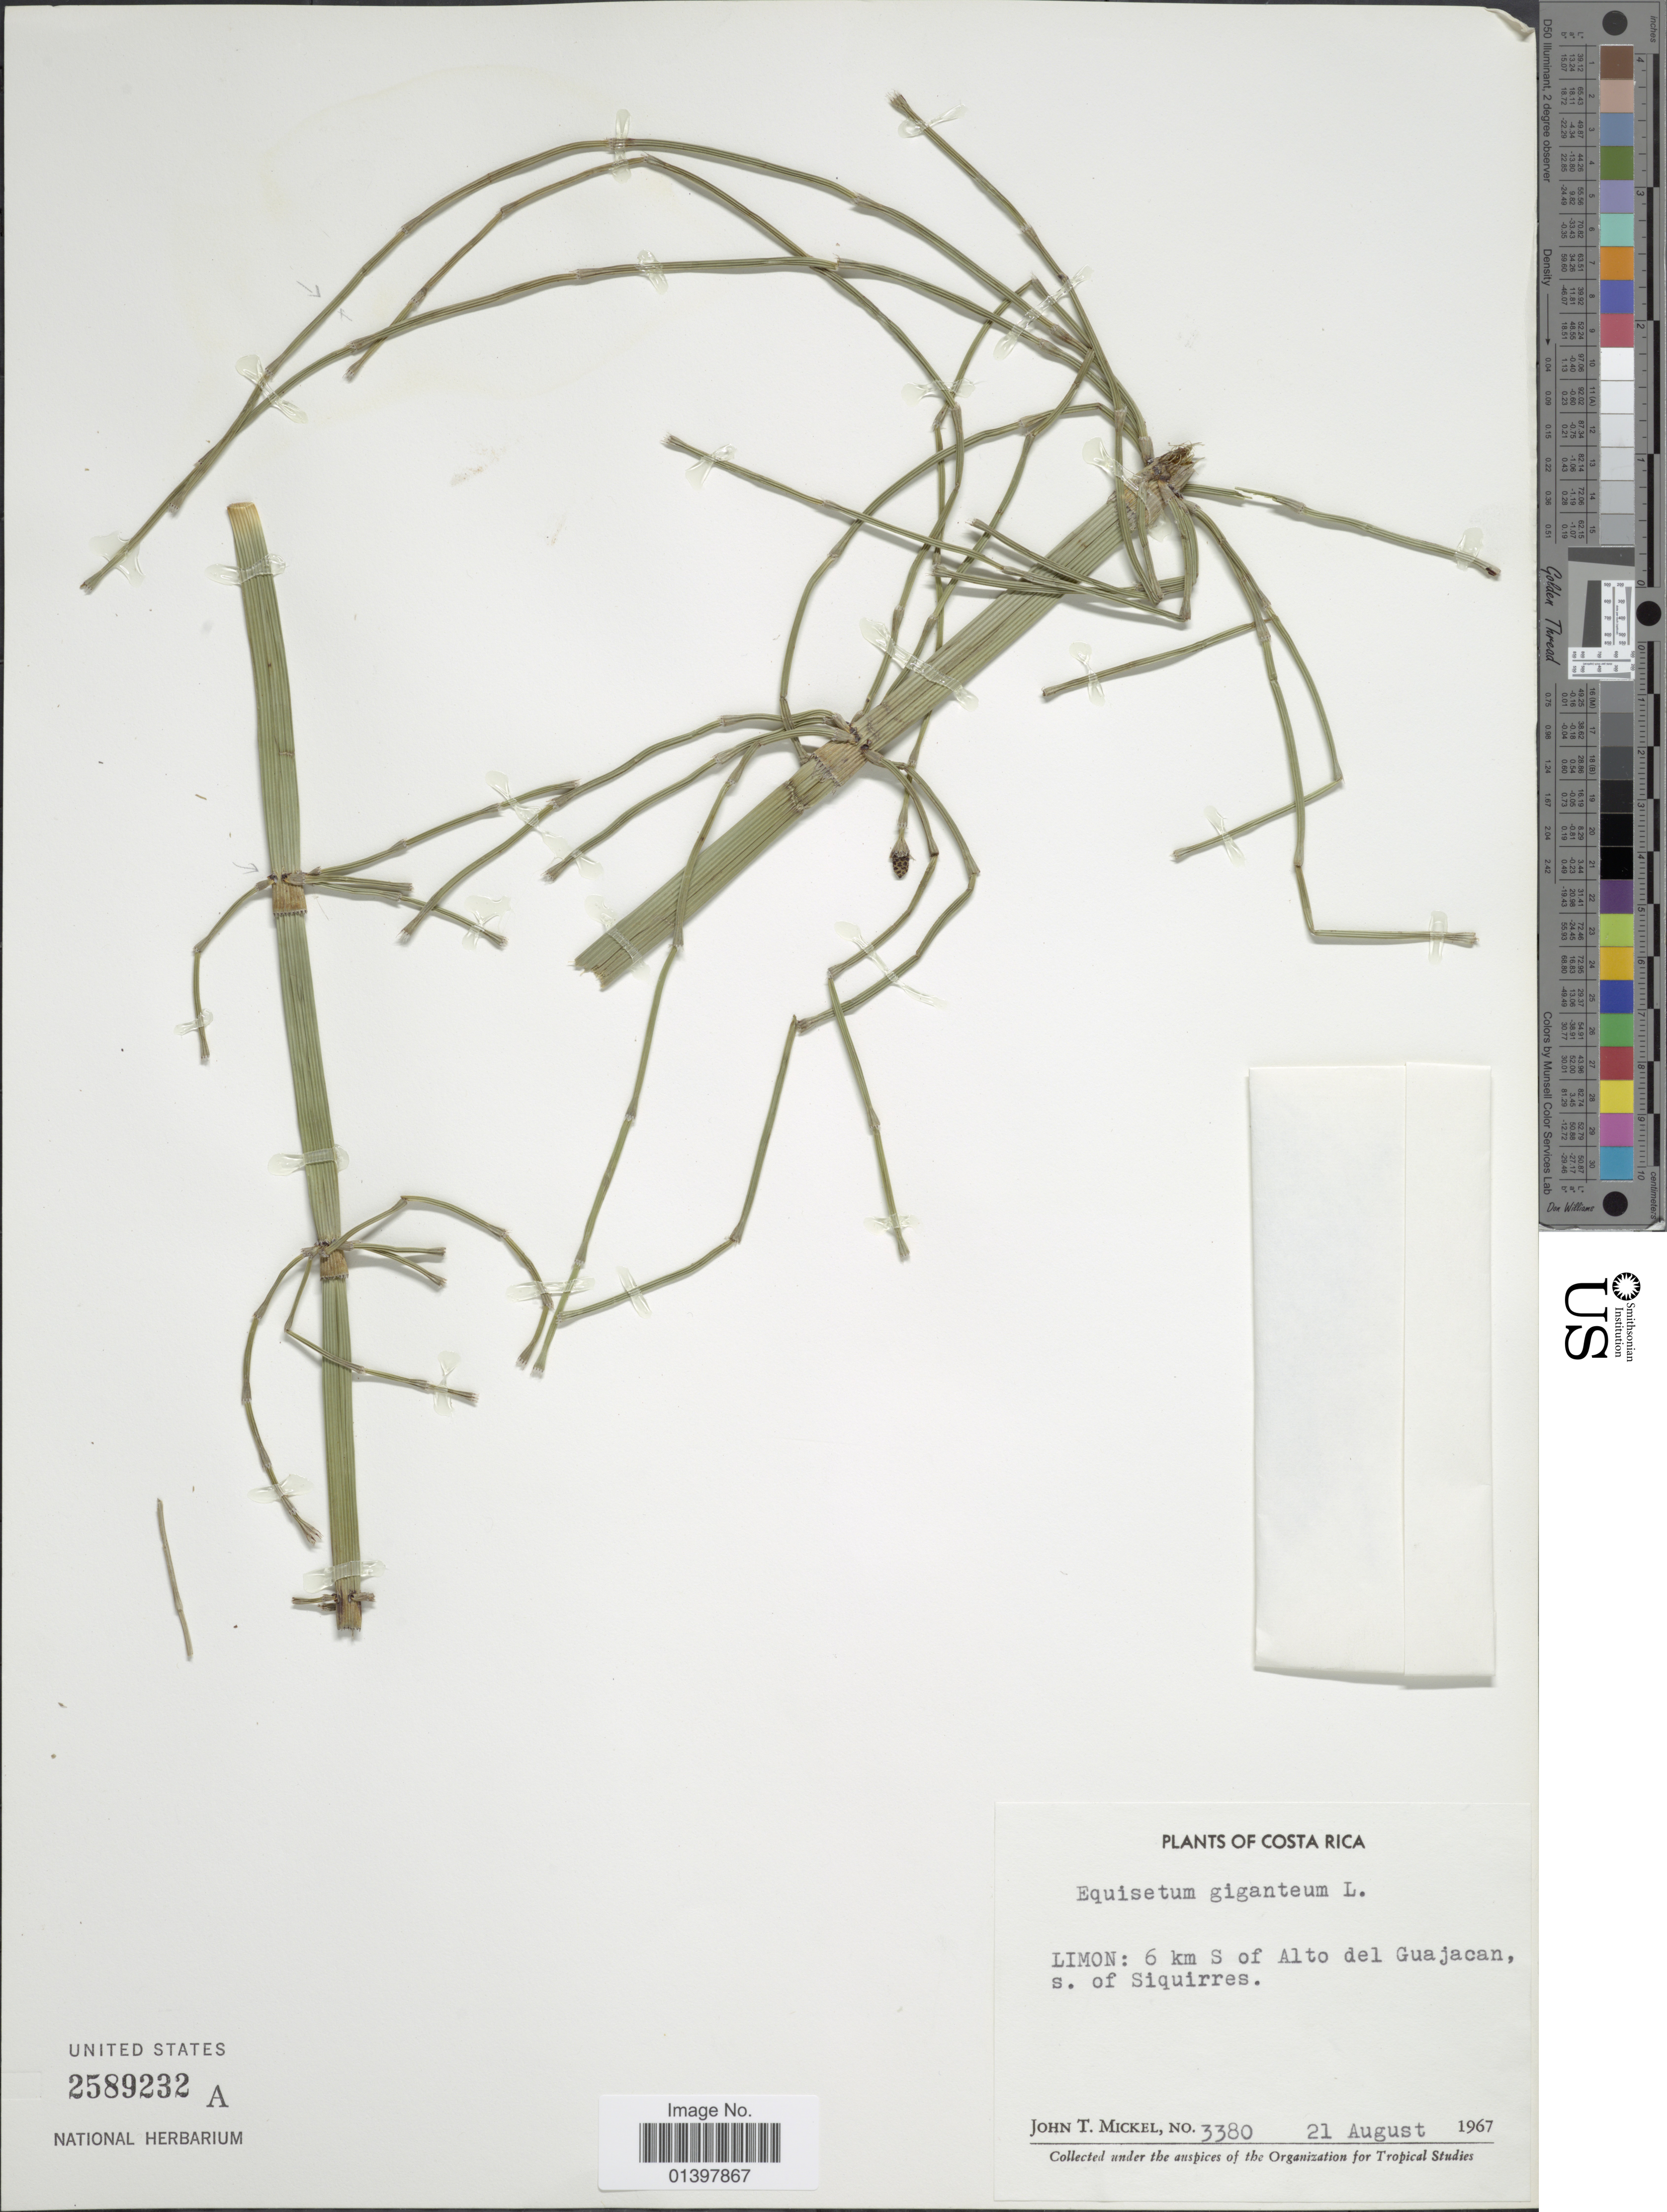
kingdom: Plantae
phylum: Tracheophyta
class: Polypodiopsida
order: Equisetales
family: Equisetaceae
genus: Equisetum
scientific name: Equisetum giganteum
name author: L.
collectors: J. T. Mickel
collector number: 3380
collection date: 1967-08-21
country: Costa Rica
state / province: Limón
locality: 6 km S of Alto del Guajacan, s. of Siquirres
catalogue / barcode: US 2589232A